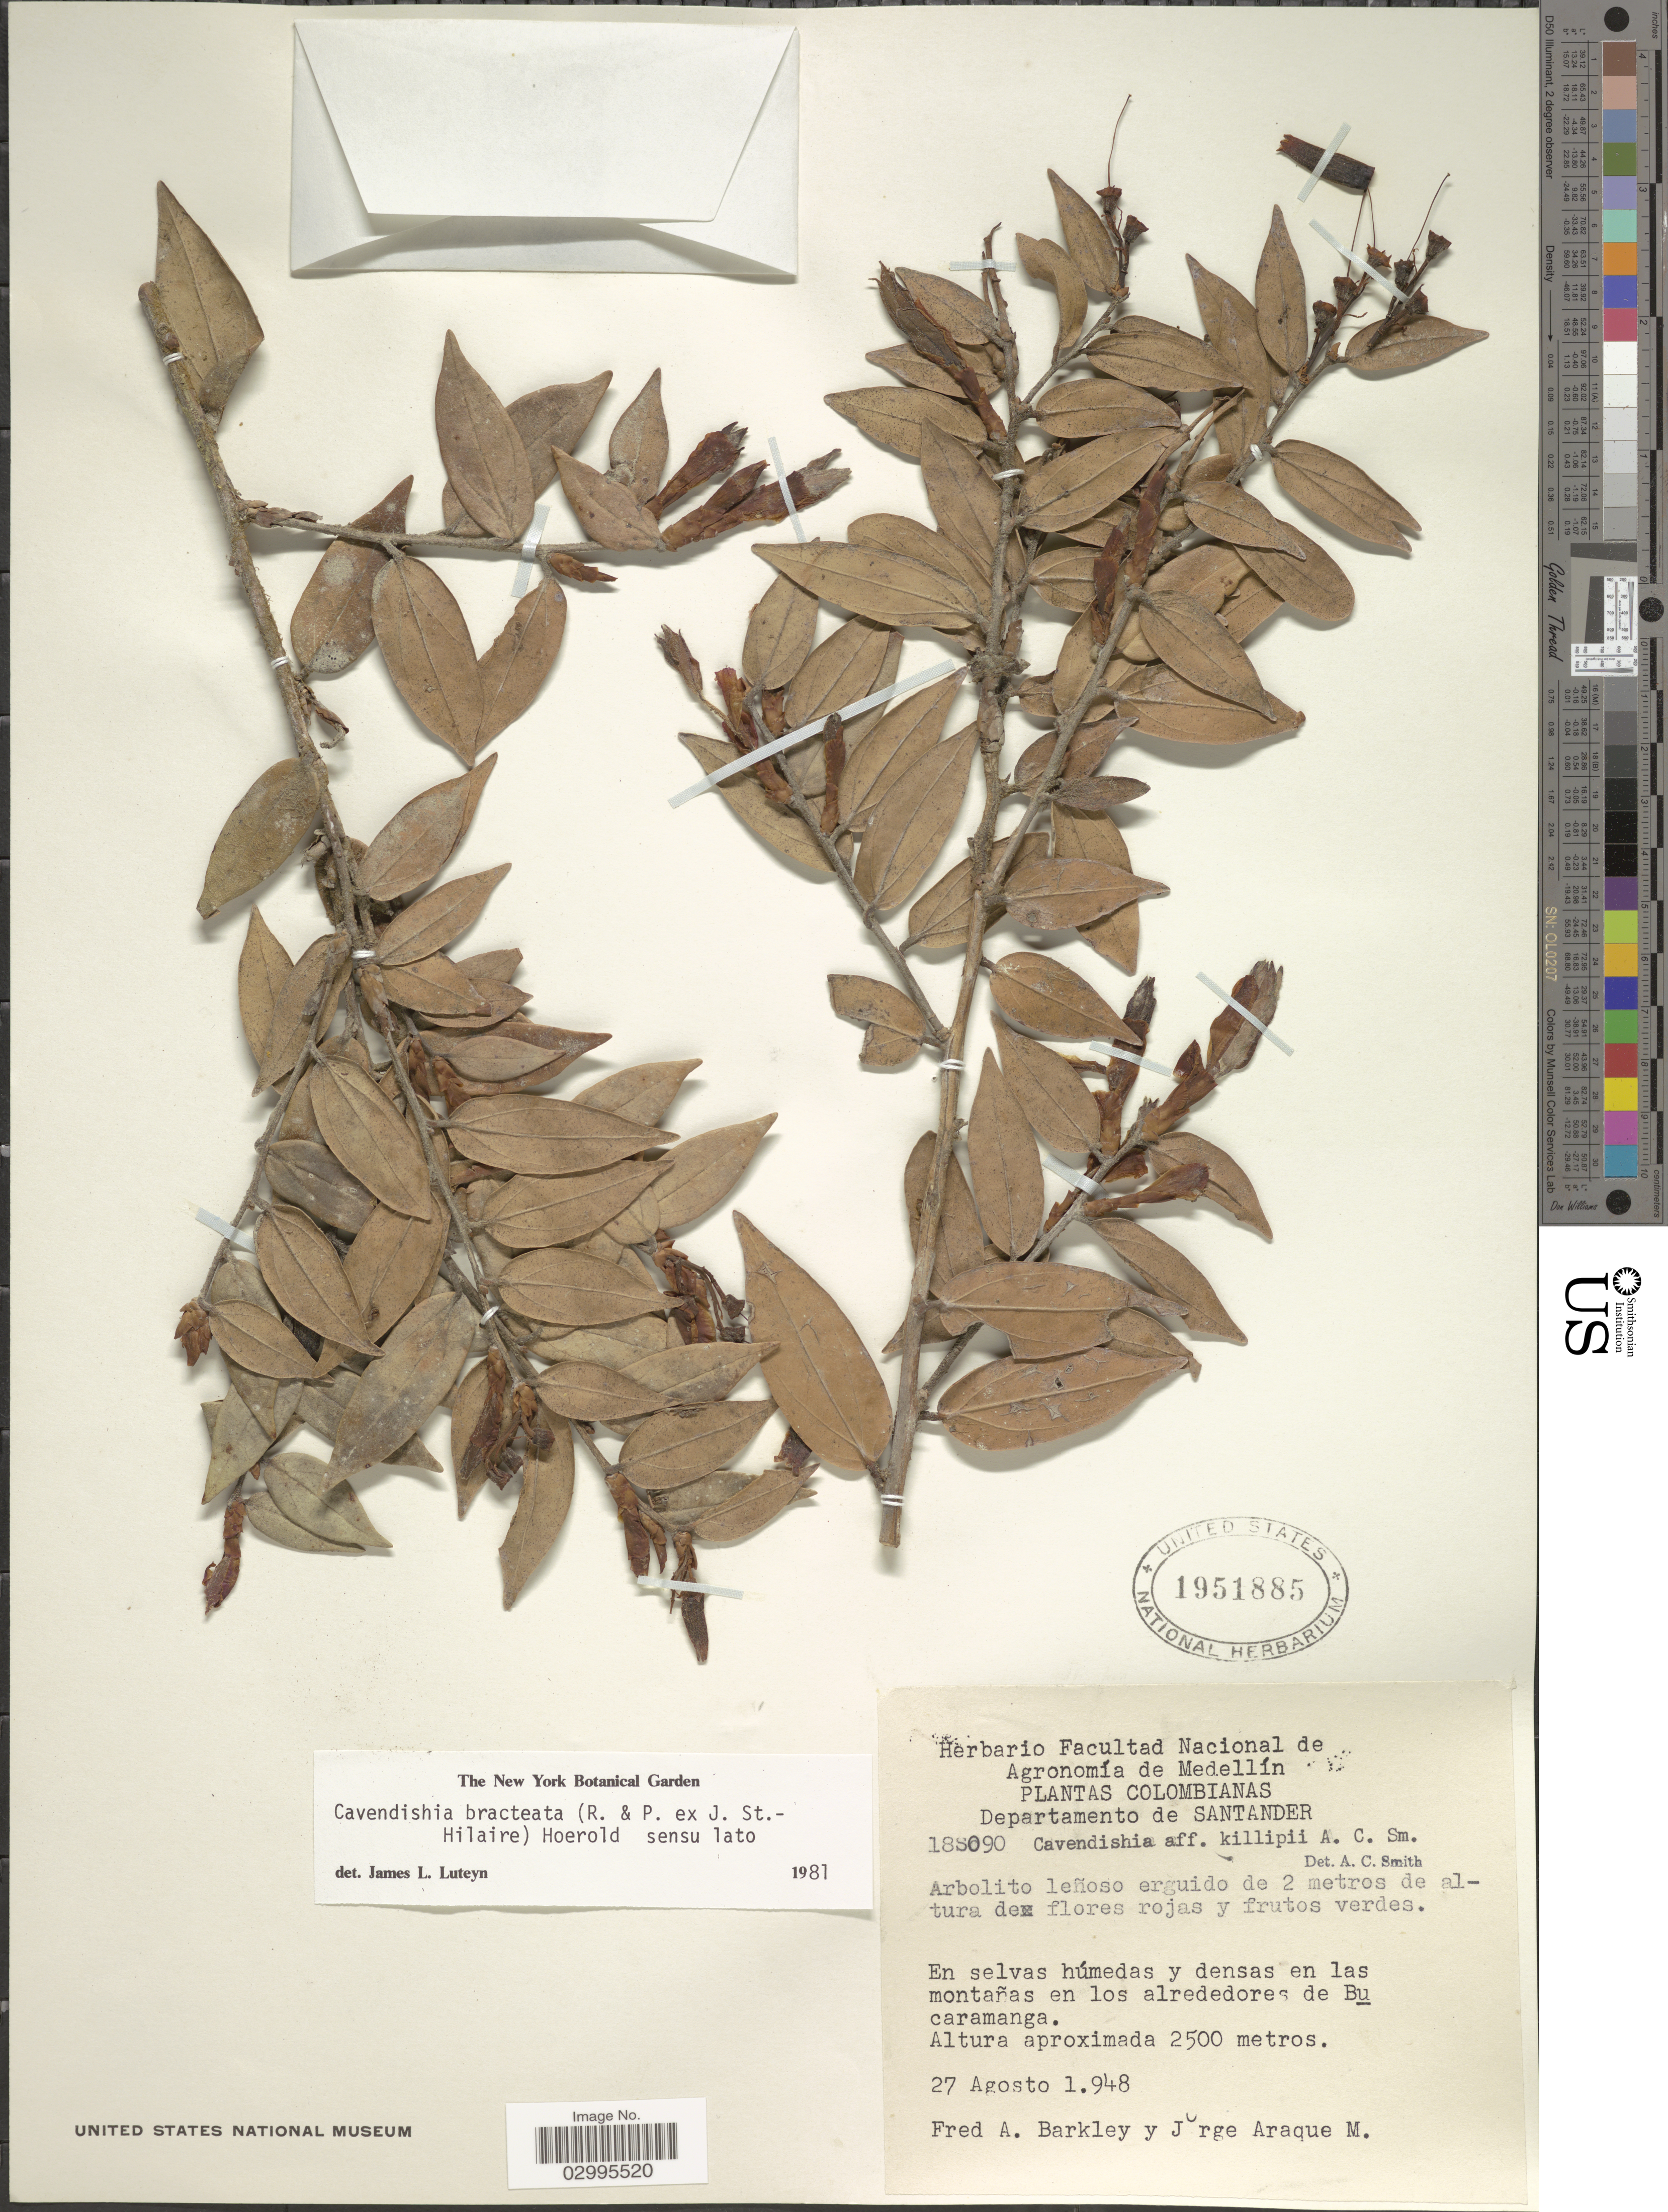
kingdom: Plantae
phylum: Tracheophyta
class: Magnoliopsida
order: Ericales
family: Ericaceae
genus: Cavendishia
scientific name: Cavendishia bracteata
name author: (Ruiz & Pav. ex J. St.-Hil.) Hoerold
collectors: F. A. Barkley & J. Araque Molina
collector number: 18S090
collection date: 1948-08-27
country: Colombia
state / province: Santander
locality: Departamento de Santander. En selvas húmedas y densas en las montañas en los alrededores de Bucaramanga.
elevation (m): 2500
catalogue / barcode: US 1951885